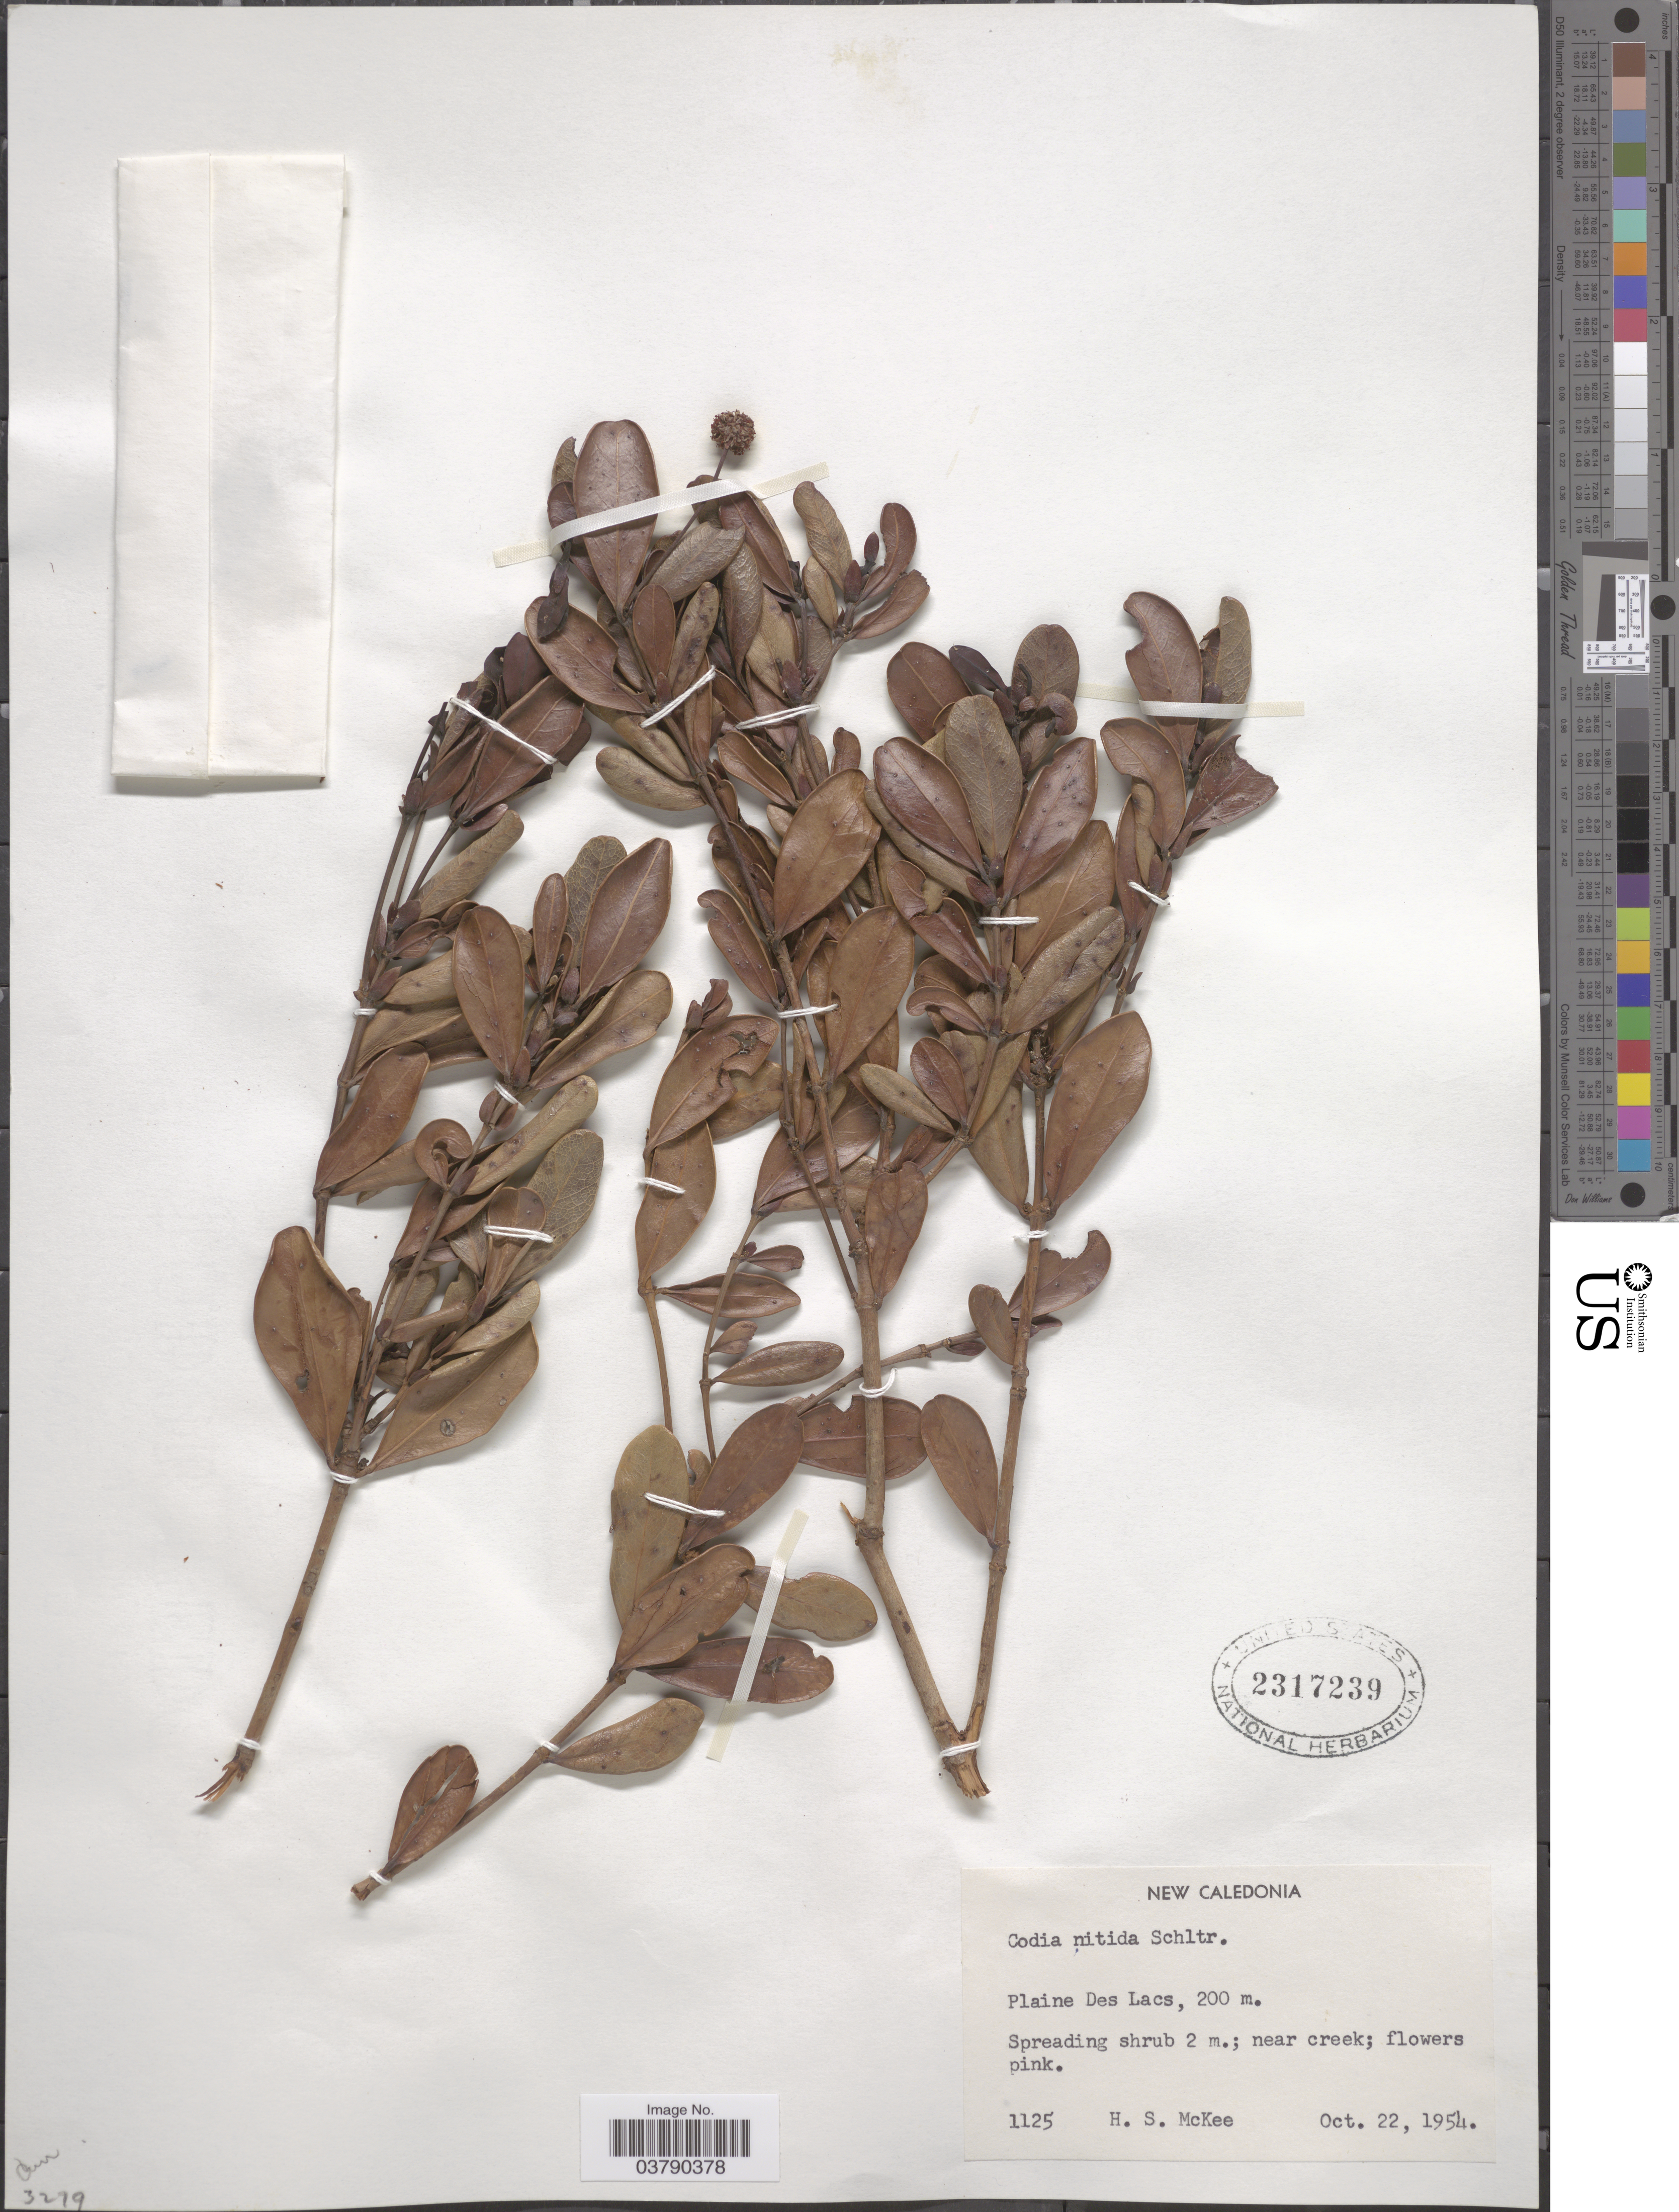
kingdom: Plantae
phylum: Tracheophyta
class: Magnoliopsida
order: Oxalidales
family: Cunoniaceae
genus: Codia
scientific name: Codia nitida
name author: Schltr.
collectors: H. S. McKee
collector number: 1125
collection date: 1954-10-22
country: New Caledonia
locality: Plaine Des Lacs.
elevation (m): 200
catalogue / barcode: US 2317239